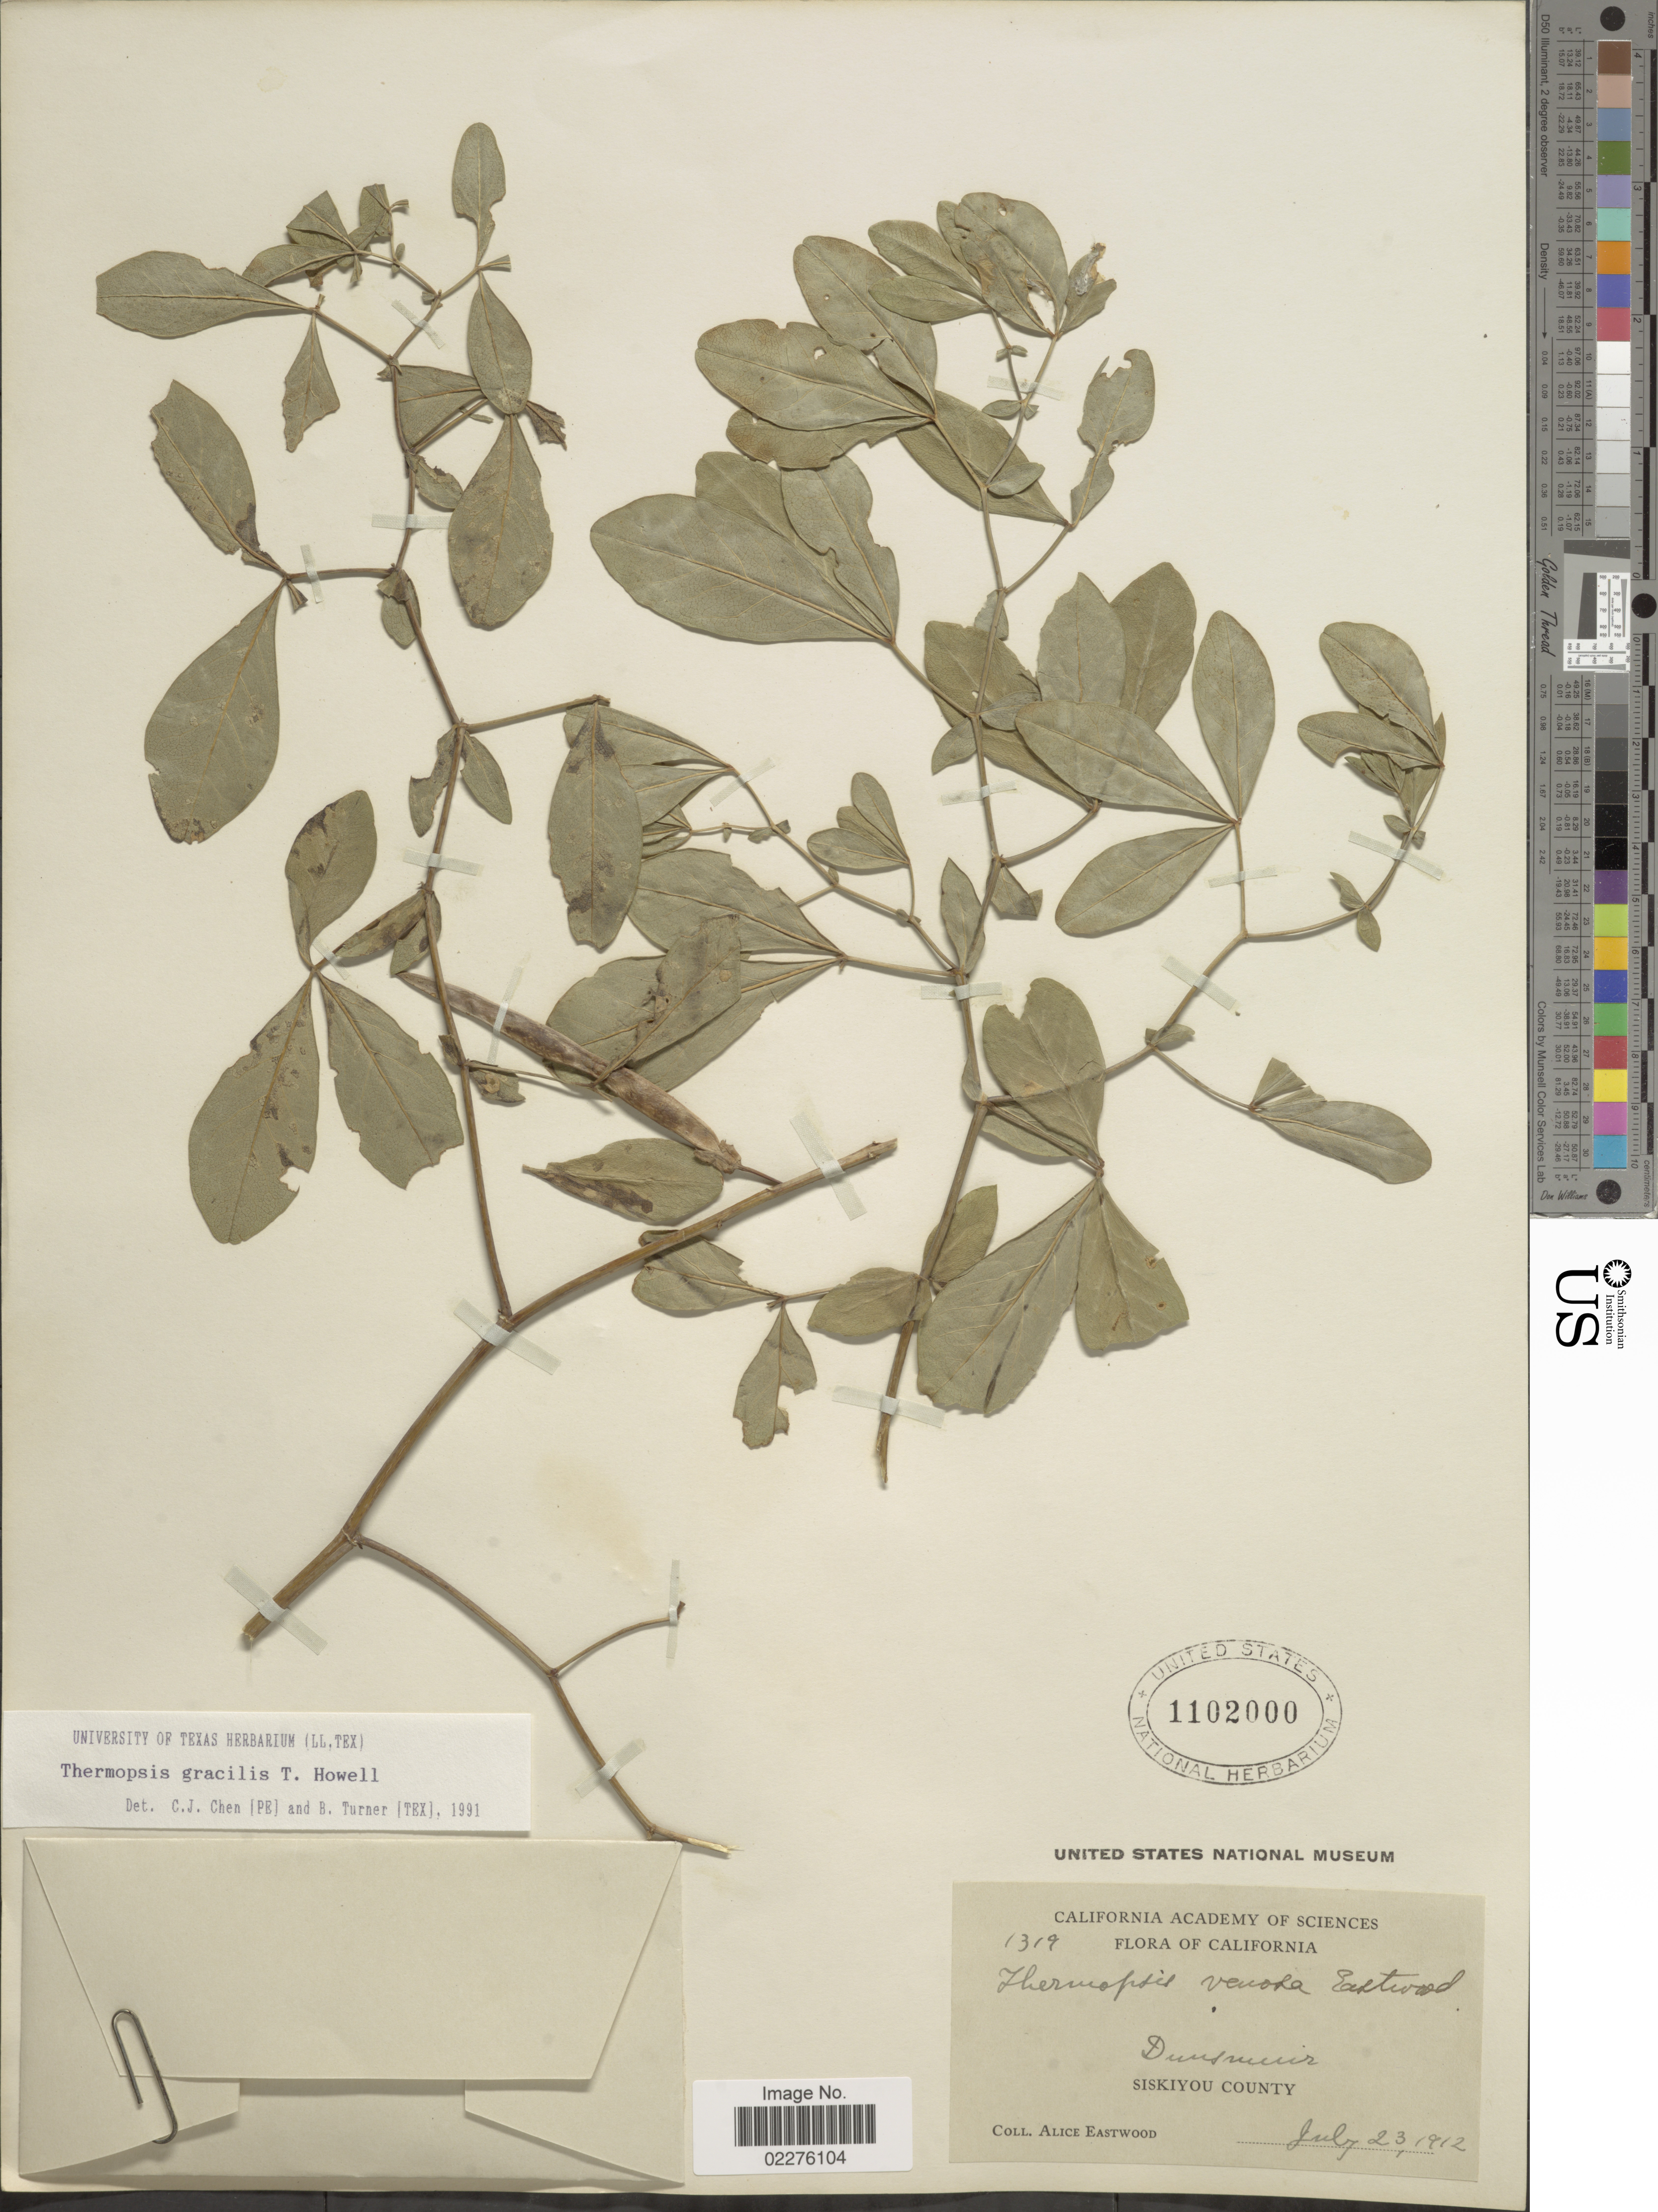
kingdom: Plantae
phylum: Tracheophyta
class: Magnoliopsida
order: Fabales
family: Fabaceae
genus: Thermopsis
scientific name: Thermopsis gracilis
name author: Howell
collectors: A. Eastwood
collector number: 1319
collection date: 1912-07-23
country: United States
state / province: California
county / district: Siskiyou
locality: Duusmuir, Sisikiyou County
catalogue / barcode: US 1102000